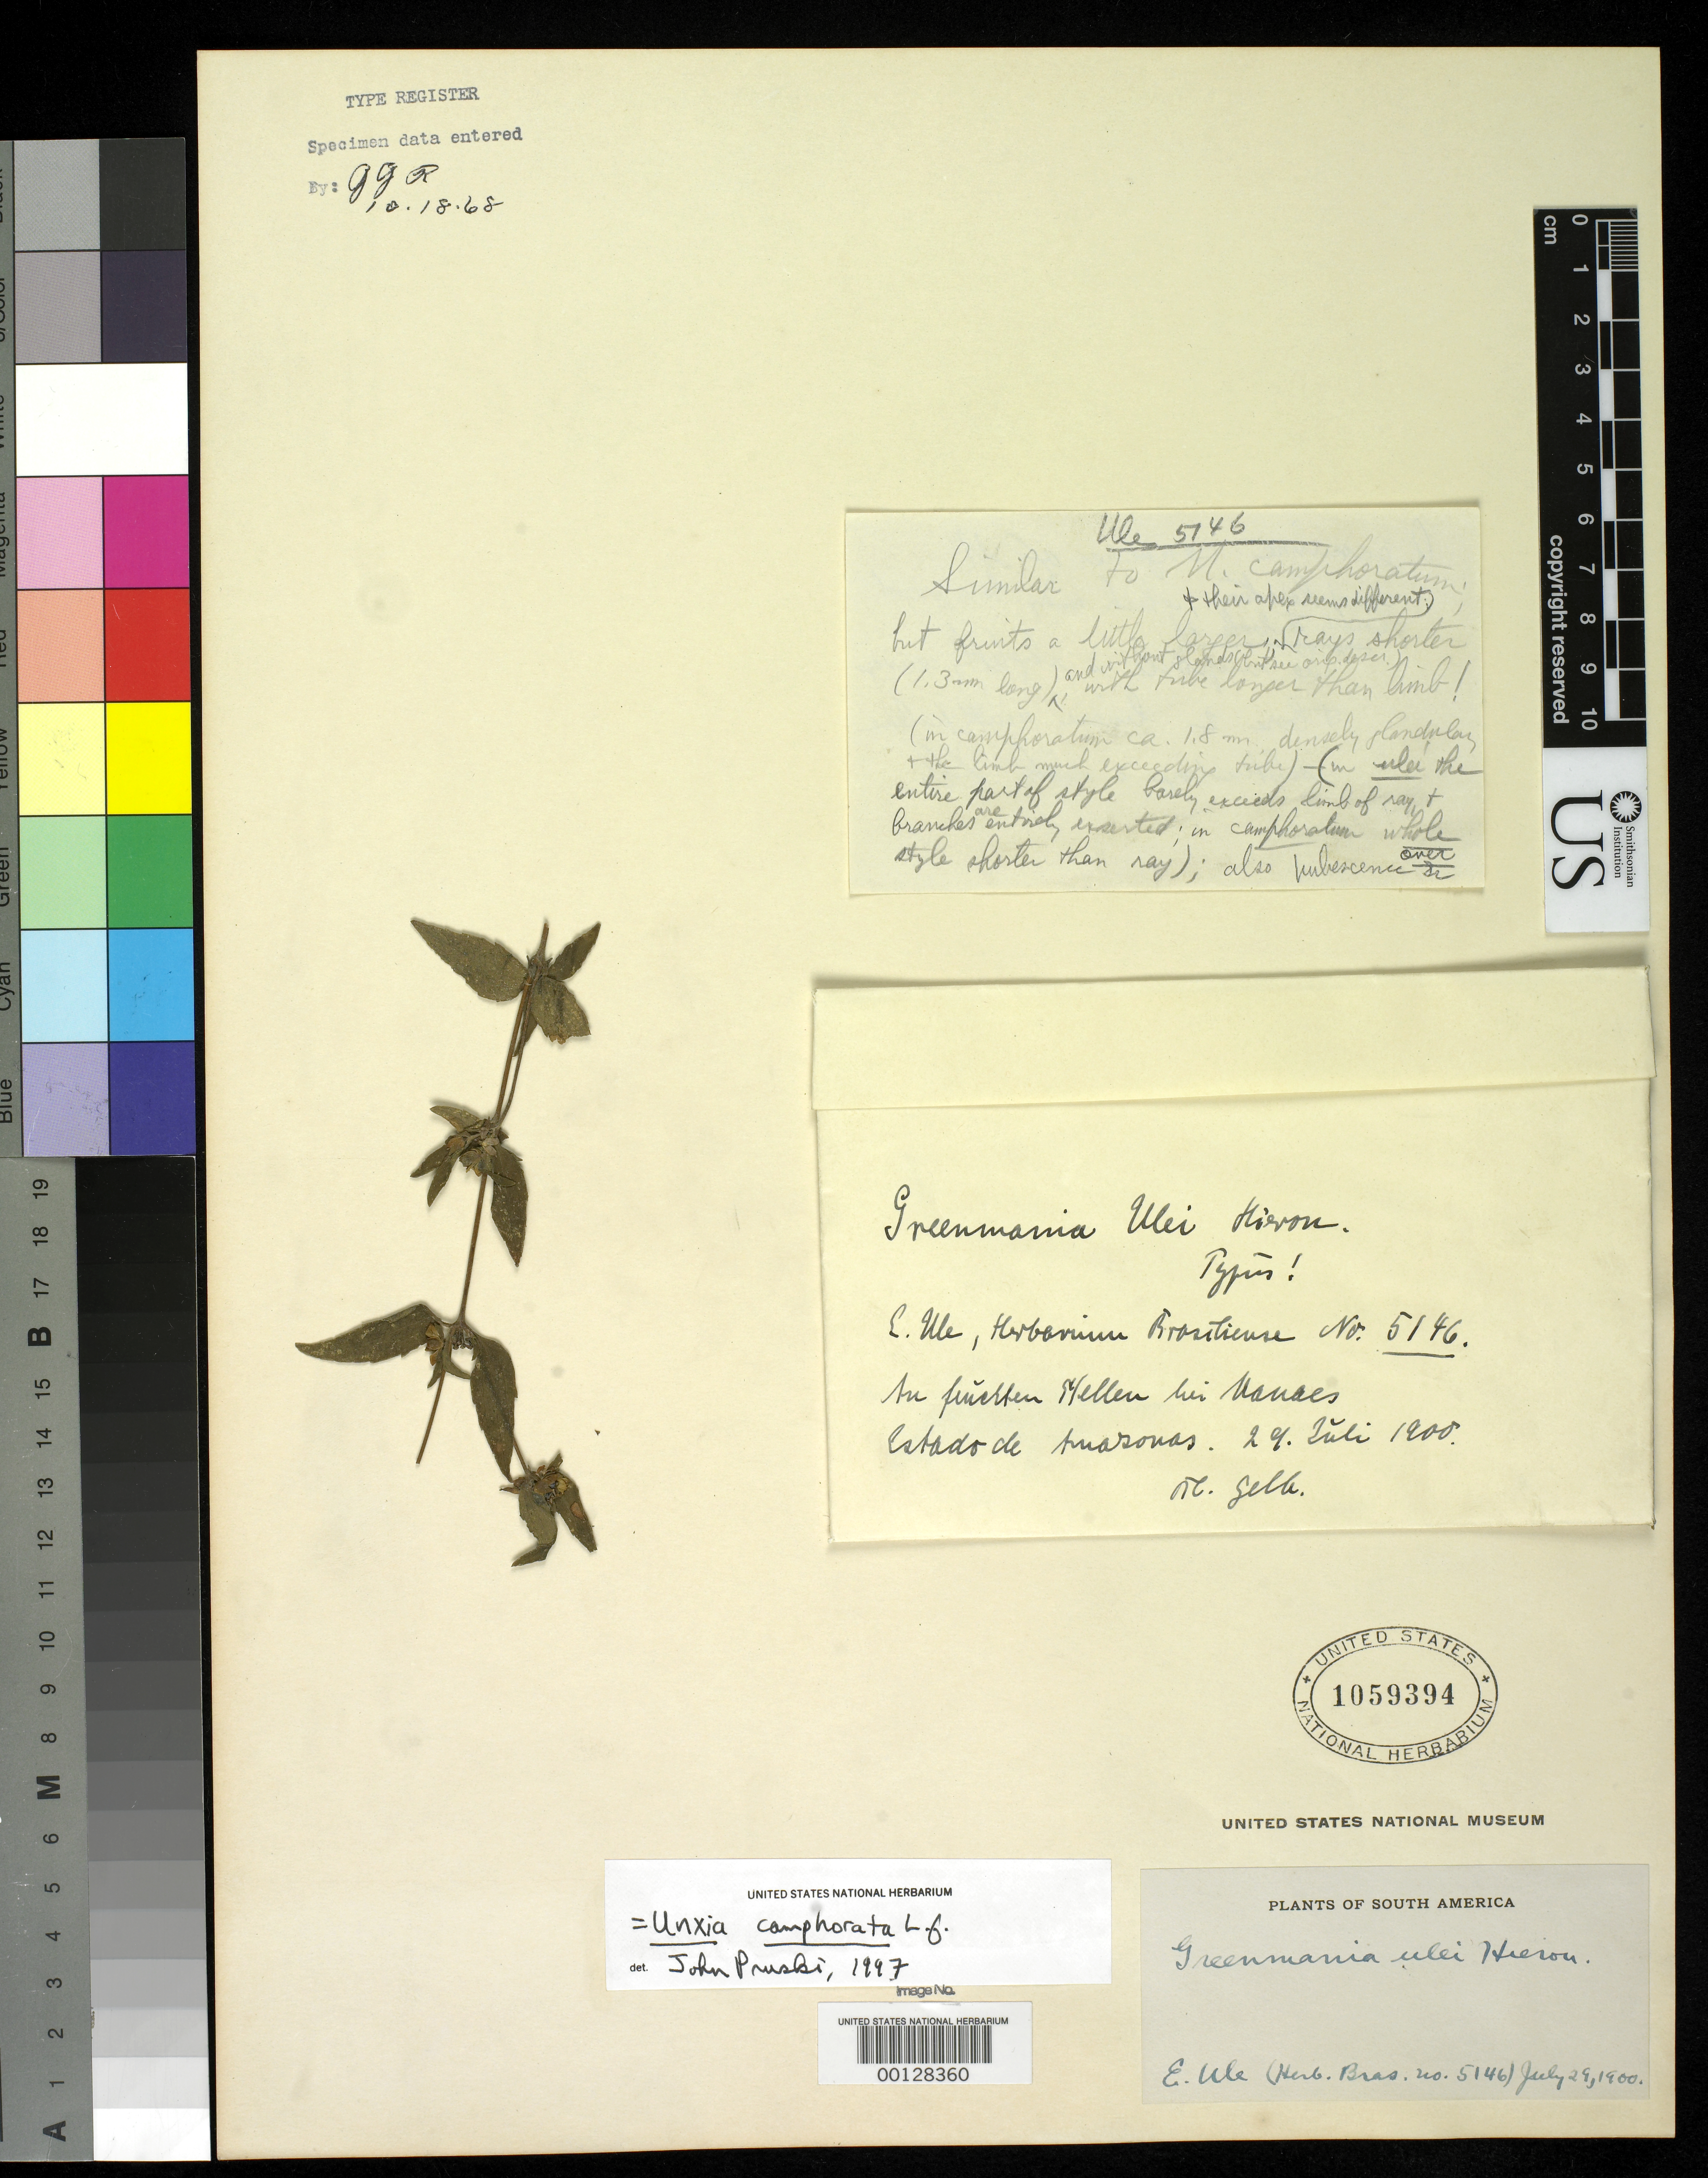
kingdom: Plantae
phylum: Tracheophyta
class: Magnoliopsida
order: Asterales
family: Asteraceae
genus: Greenmania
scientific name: Greenmania ulei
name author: Hieron.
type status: Type Material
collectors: E. H. Ule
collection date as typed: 29 Jul 1900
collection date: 1900-07-29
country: Brazil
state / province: Amazonas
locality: Nanaes.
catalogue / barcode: US 1059394